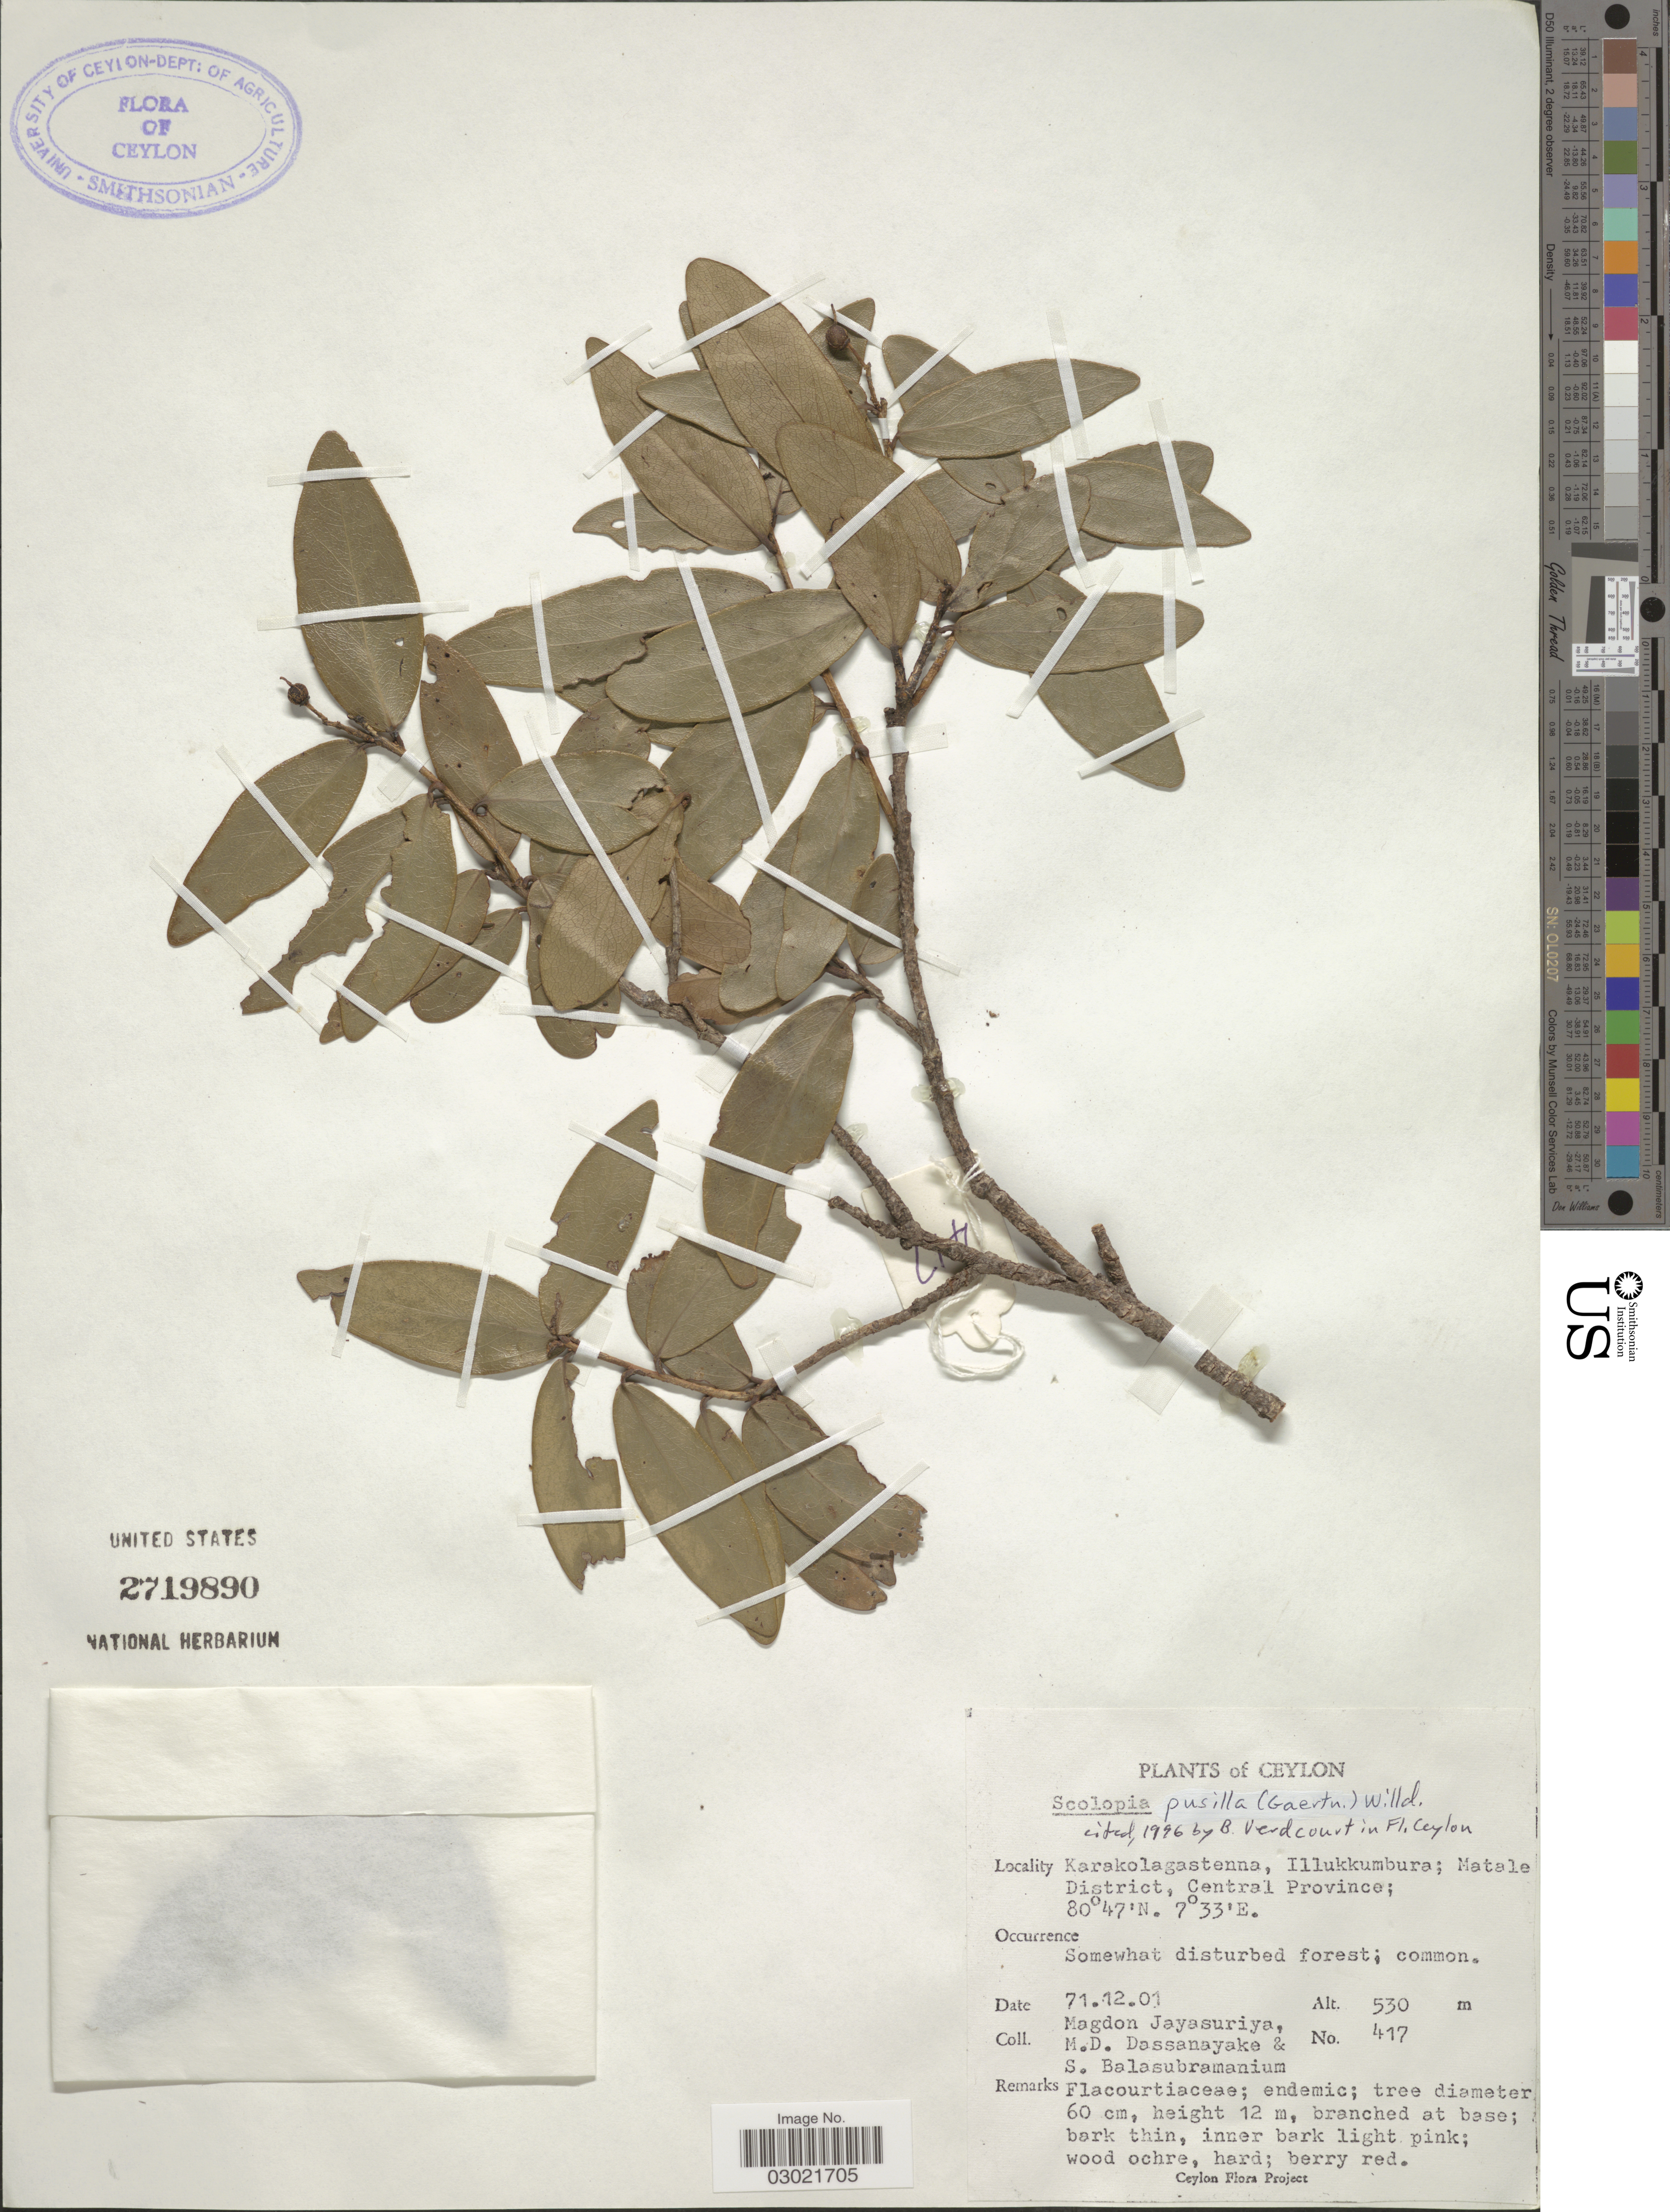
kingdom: Plantae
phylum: Tracheophyta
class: Magnoliopsida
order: Malpighiales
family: Salicaceae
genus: Scolopia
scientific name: Scolopia pusilla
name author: (Gaertn.) Willd.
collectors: A. H. Jayasuriya, M. D. Dassanayake & S. Balasubramanium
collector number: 417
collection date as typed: Transcribed d/m/y: 1/12/71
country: Sri Lanka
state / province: Central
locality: Ceylon. Karakolagastenna, Illukkumbura; Matale District.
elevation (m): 530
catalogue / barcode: US 2719890